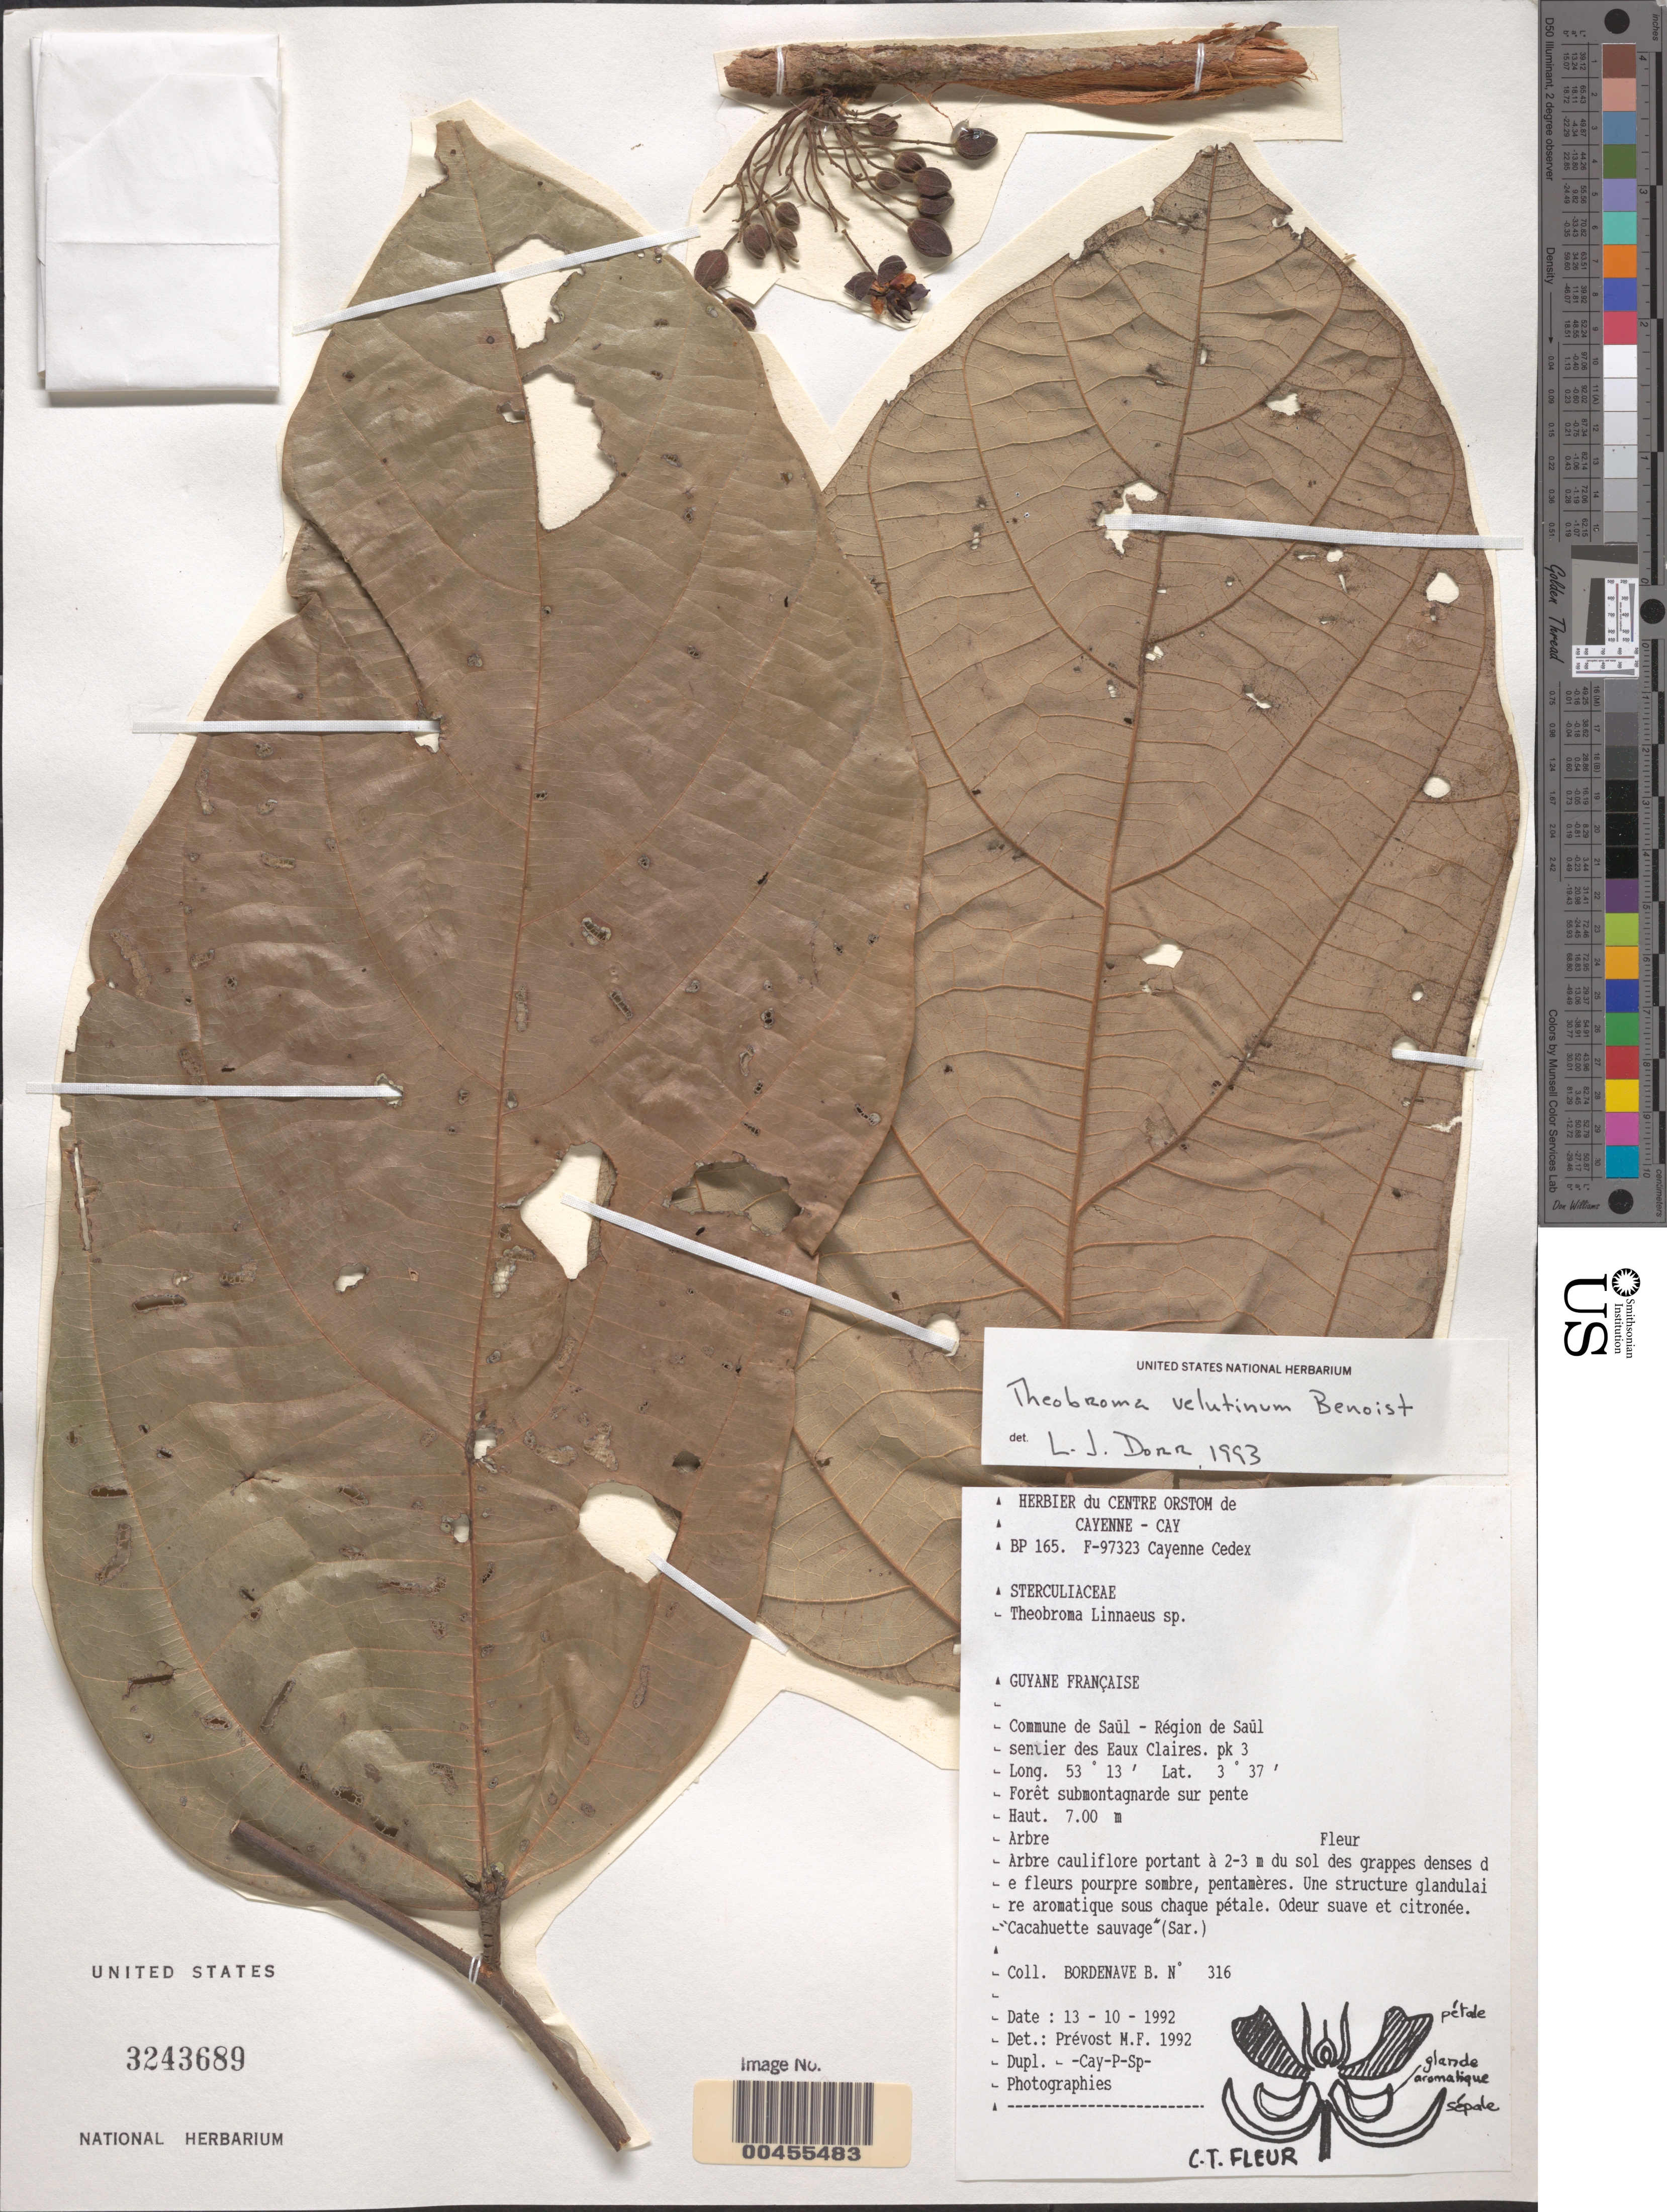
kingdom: Plantae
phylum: Tracheophyta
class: Magnoliopsida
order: Malvales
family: Malvaceae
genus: Theobroma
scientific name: Theobroma velutinum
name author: Benoist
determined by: Dorr, L. J., (BOT), Smithsonian Institution - National Museum of Natural History (UNITED STATES)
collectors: B. Bordenave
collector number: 316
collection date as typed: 13 Oct 1992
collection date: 1992-10-13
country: French Guiana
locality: Commune de Saül - Région de Saül, sentier des Eaux Claires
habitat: forêt submontagnarde sur pente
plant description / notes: Common name: Cacahuette sauvage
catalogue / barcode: US 3243689